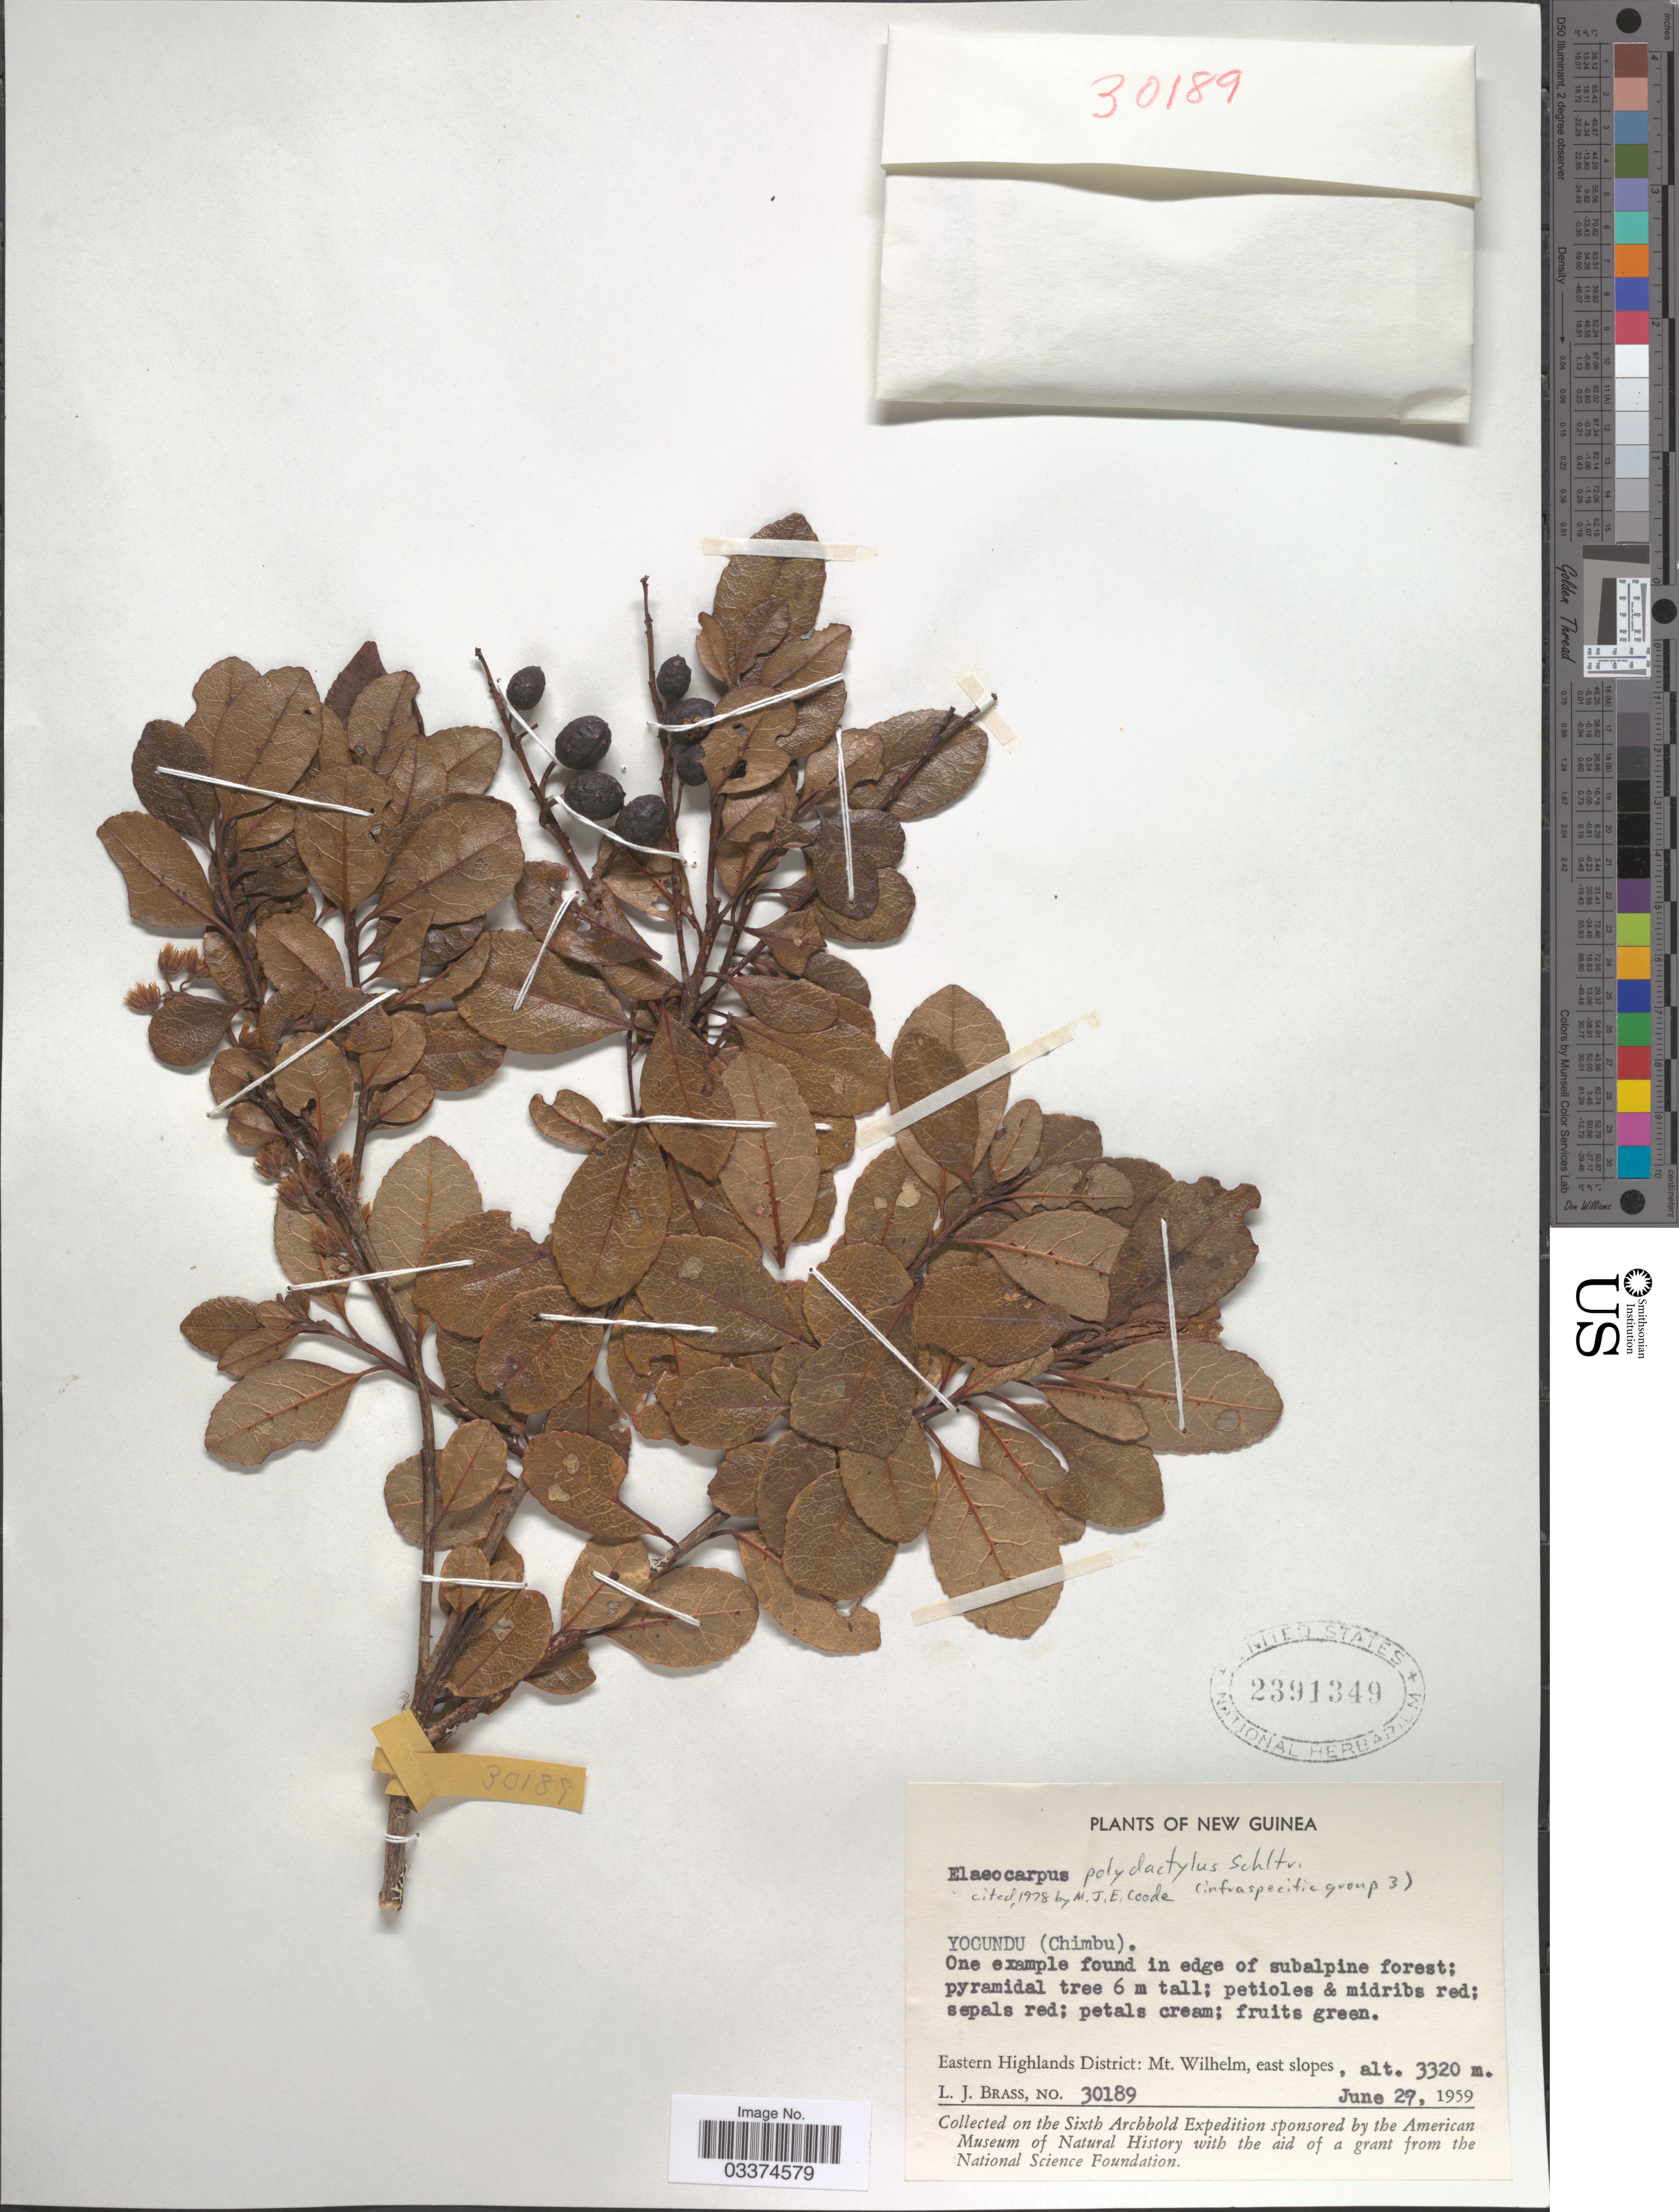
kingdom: Plantae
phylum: Tracheophyta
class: Magnoliopsida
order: Oxalidales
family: Elaeocarpaceae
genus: Elaeocarpus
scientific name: Elaeocarpus polydactylus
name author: Schltr.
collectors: L. J. Brass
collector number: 30189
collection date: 1959-06-29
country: Papua New Guinea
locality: New Guinea, Eastern Highlands District: Mt. Wilhelm, east slopes.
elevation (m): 3320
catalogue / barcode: US 2391349